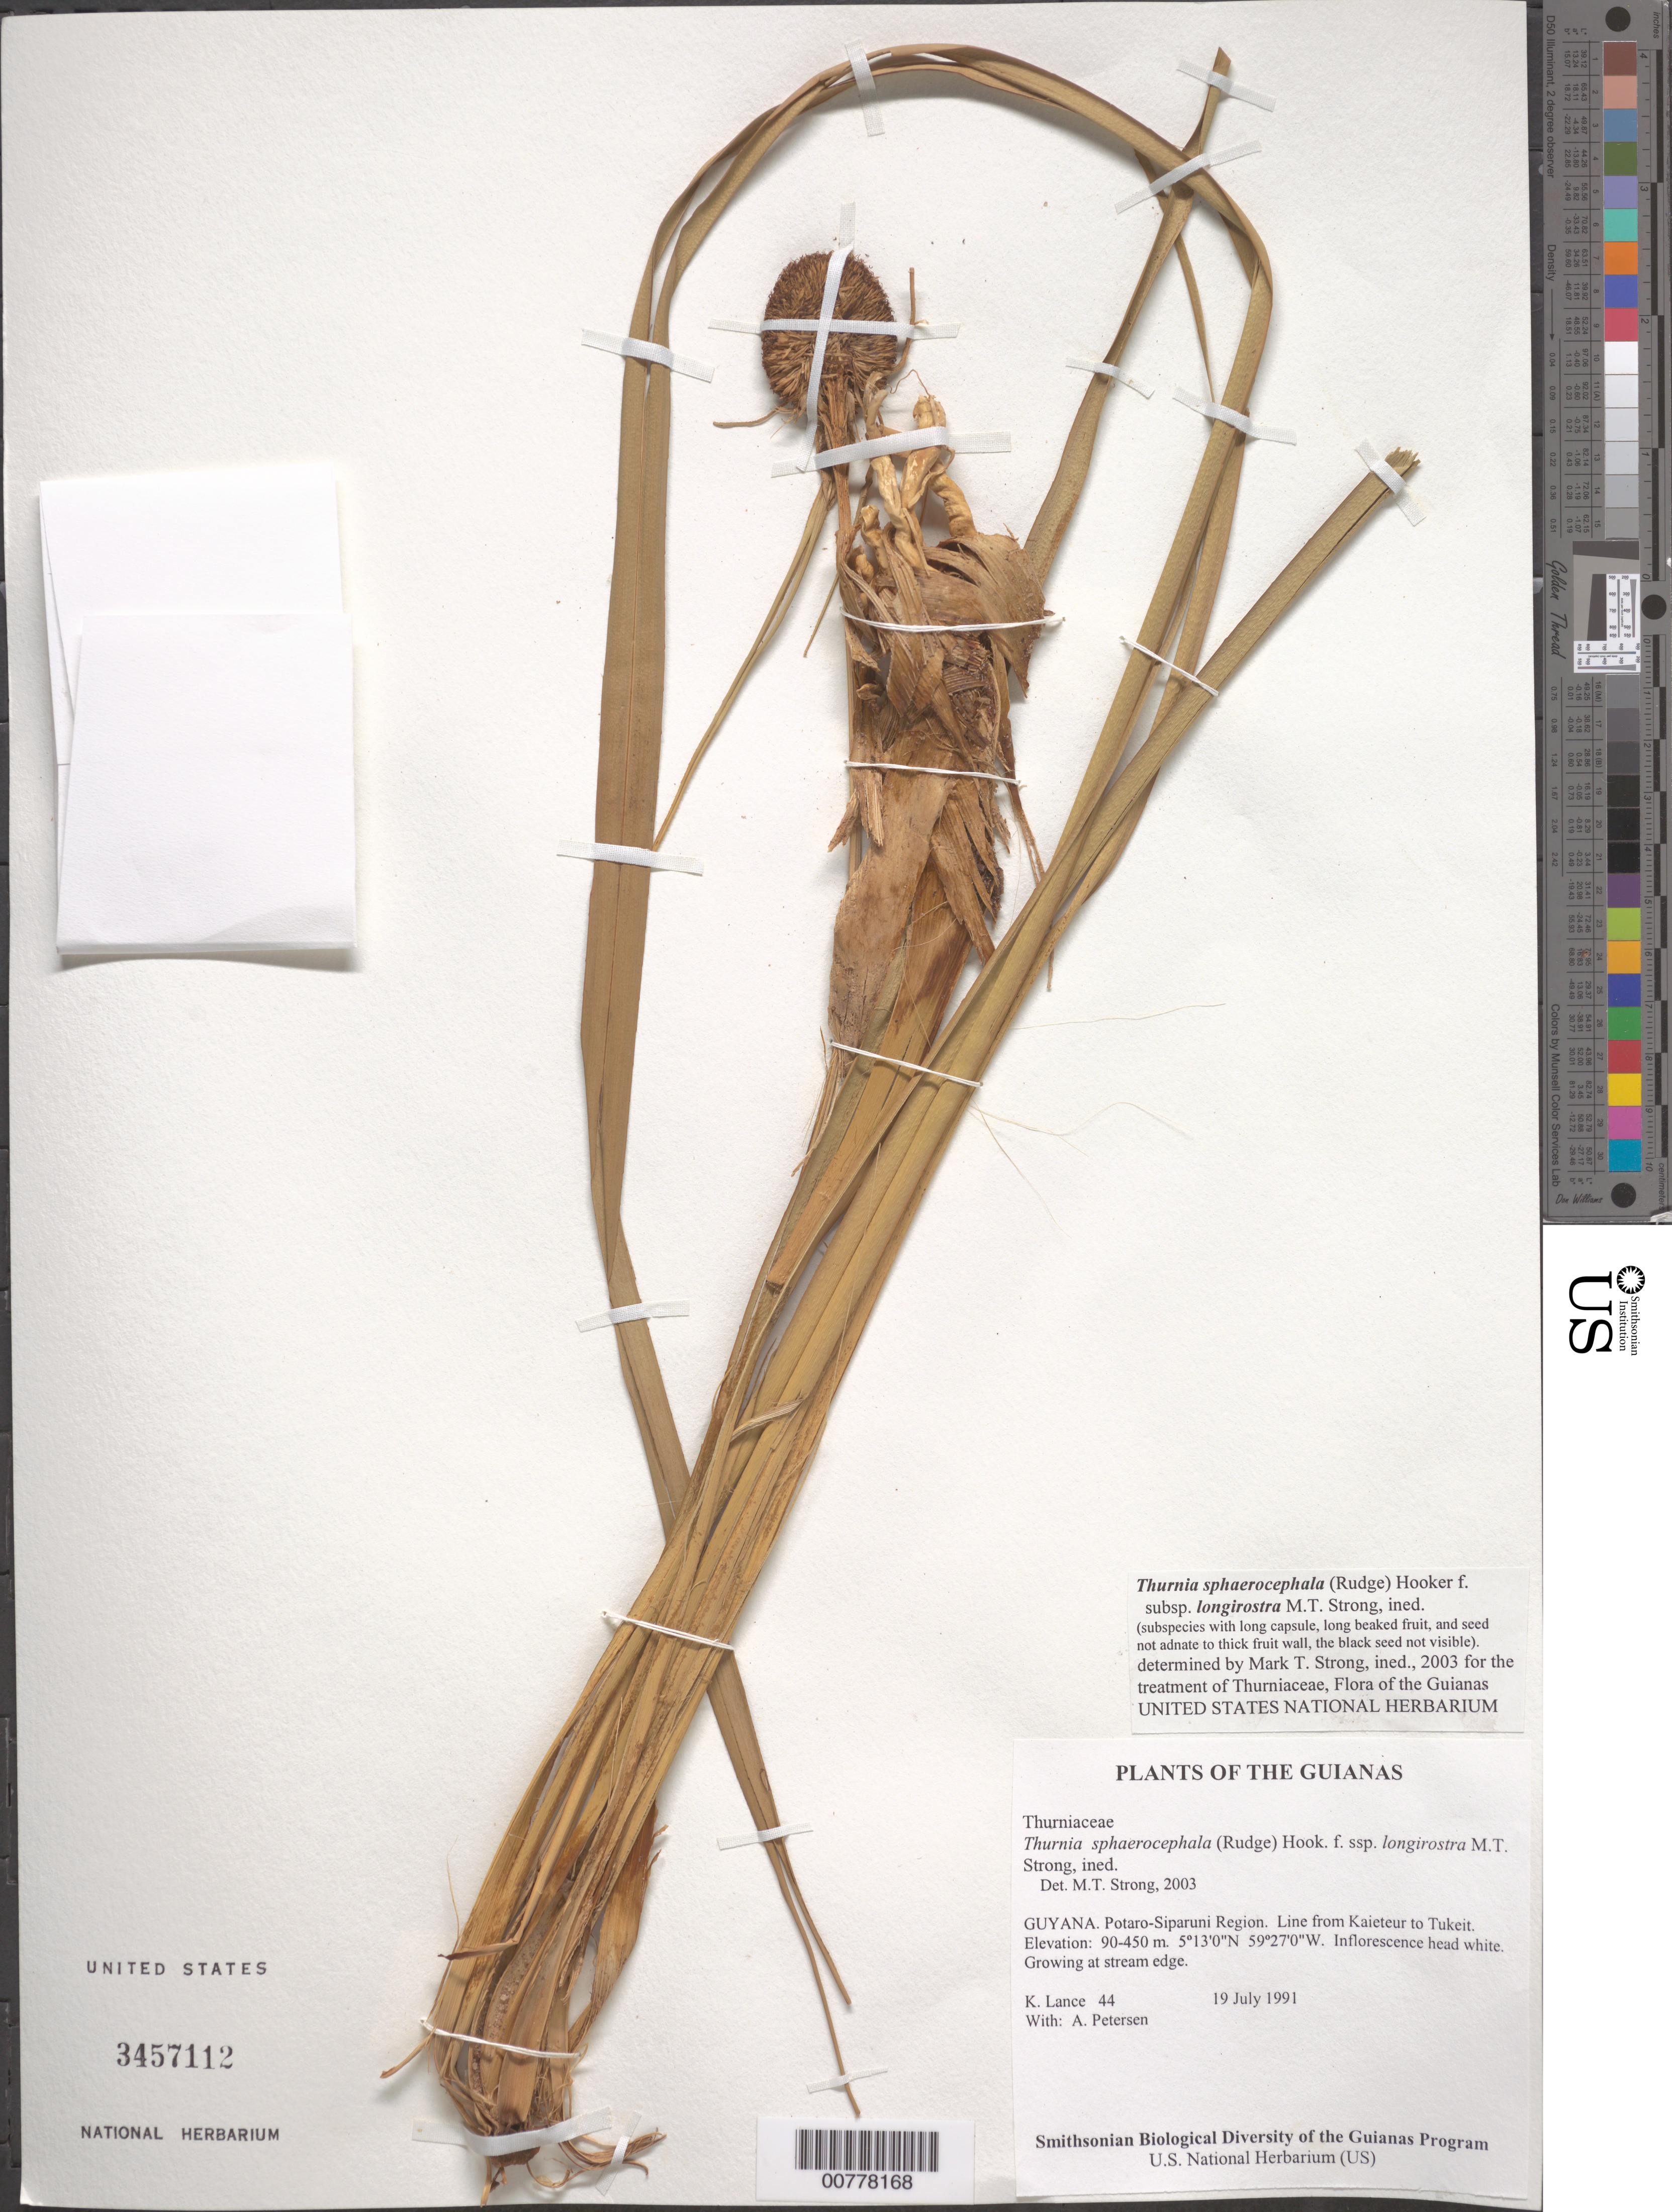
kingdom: Plantae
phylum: Tracheophyta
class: Liliopsida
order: Poales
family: Thurniaceae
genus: Thurnia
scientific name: Thurnia sphaerocephala subsp. longirostra M.T. Strong, ined.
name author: M.T. Strong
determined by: Strong, M. T., (US), Smithsonian Institution - National Museum of Natural History (UNITED STATES)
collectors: K. Lance & A. Petersen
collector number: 44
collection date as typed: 19 July 1991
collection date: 1991-07-19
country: Guyana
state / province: Potaro-Siparuni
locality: Line from Kaieteur to Tukeit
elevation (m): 90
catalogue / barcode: US 3457112